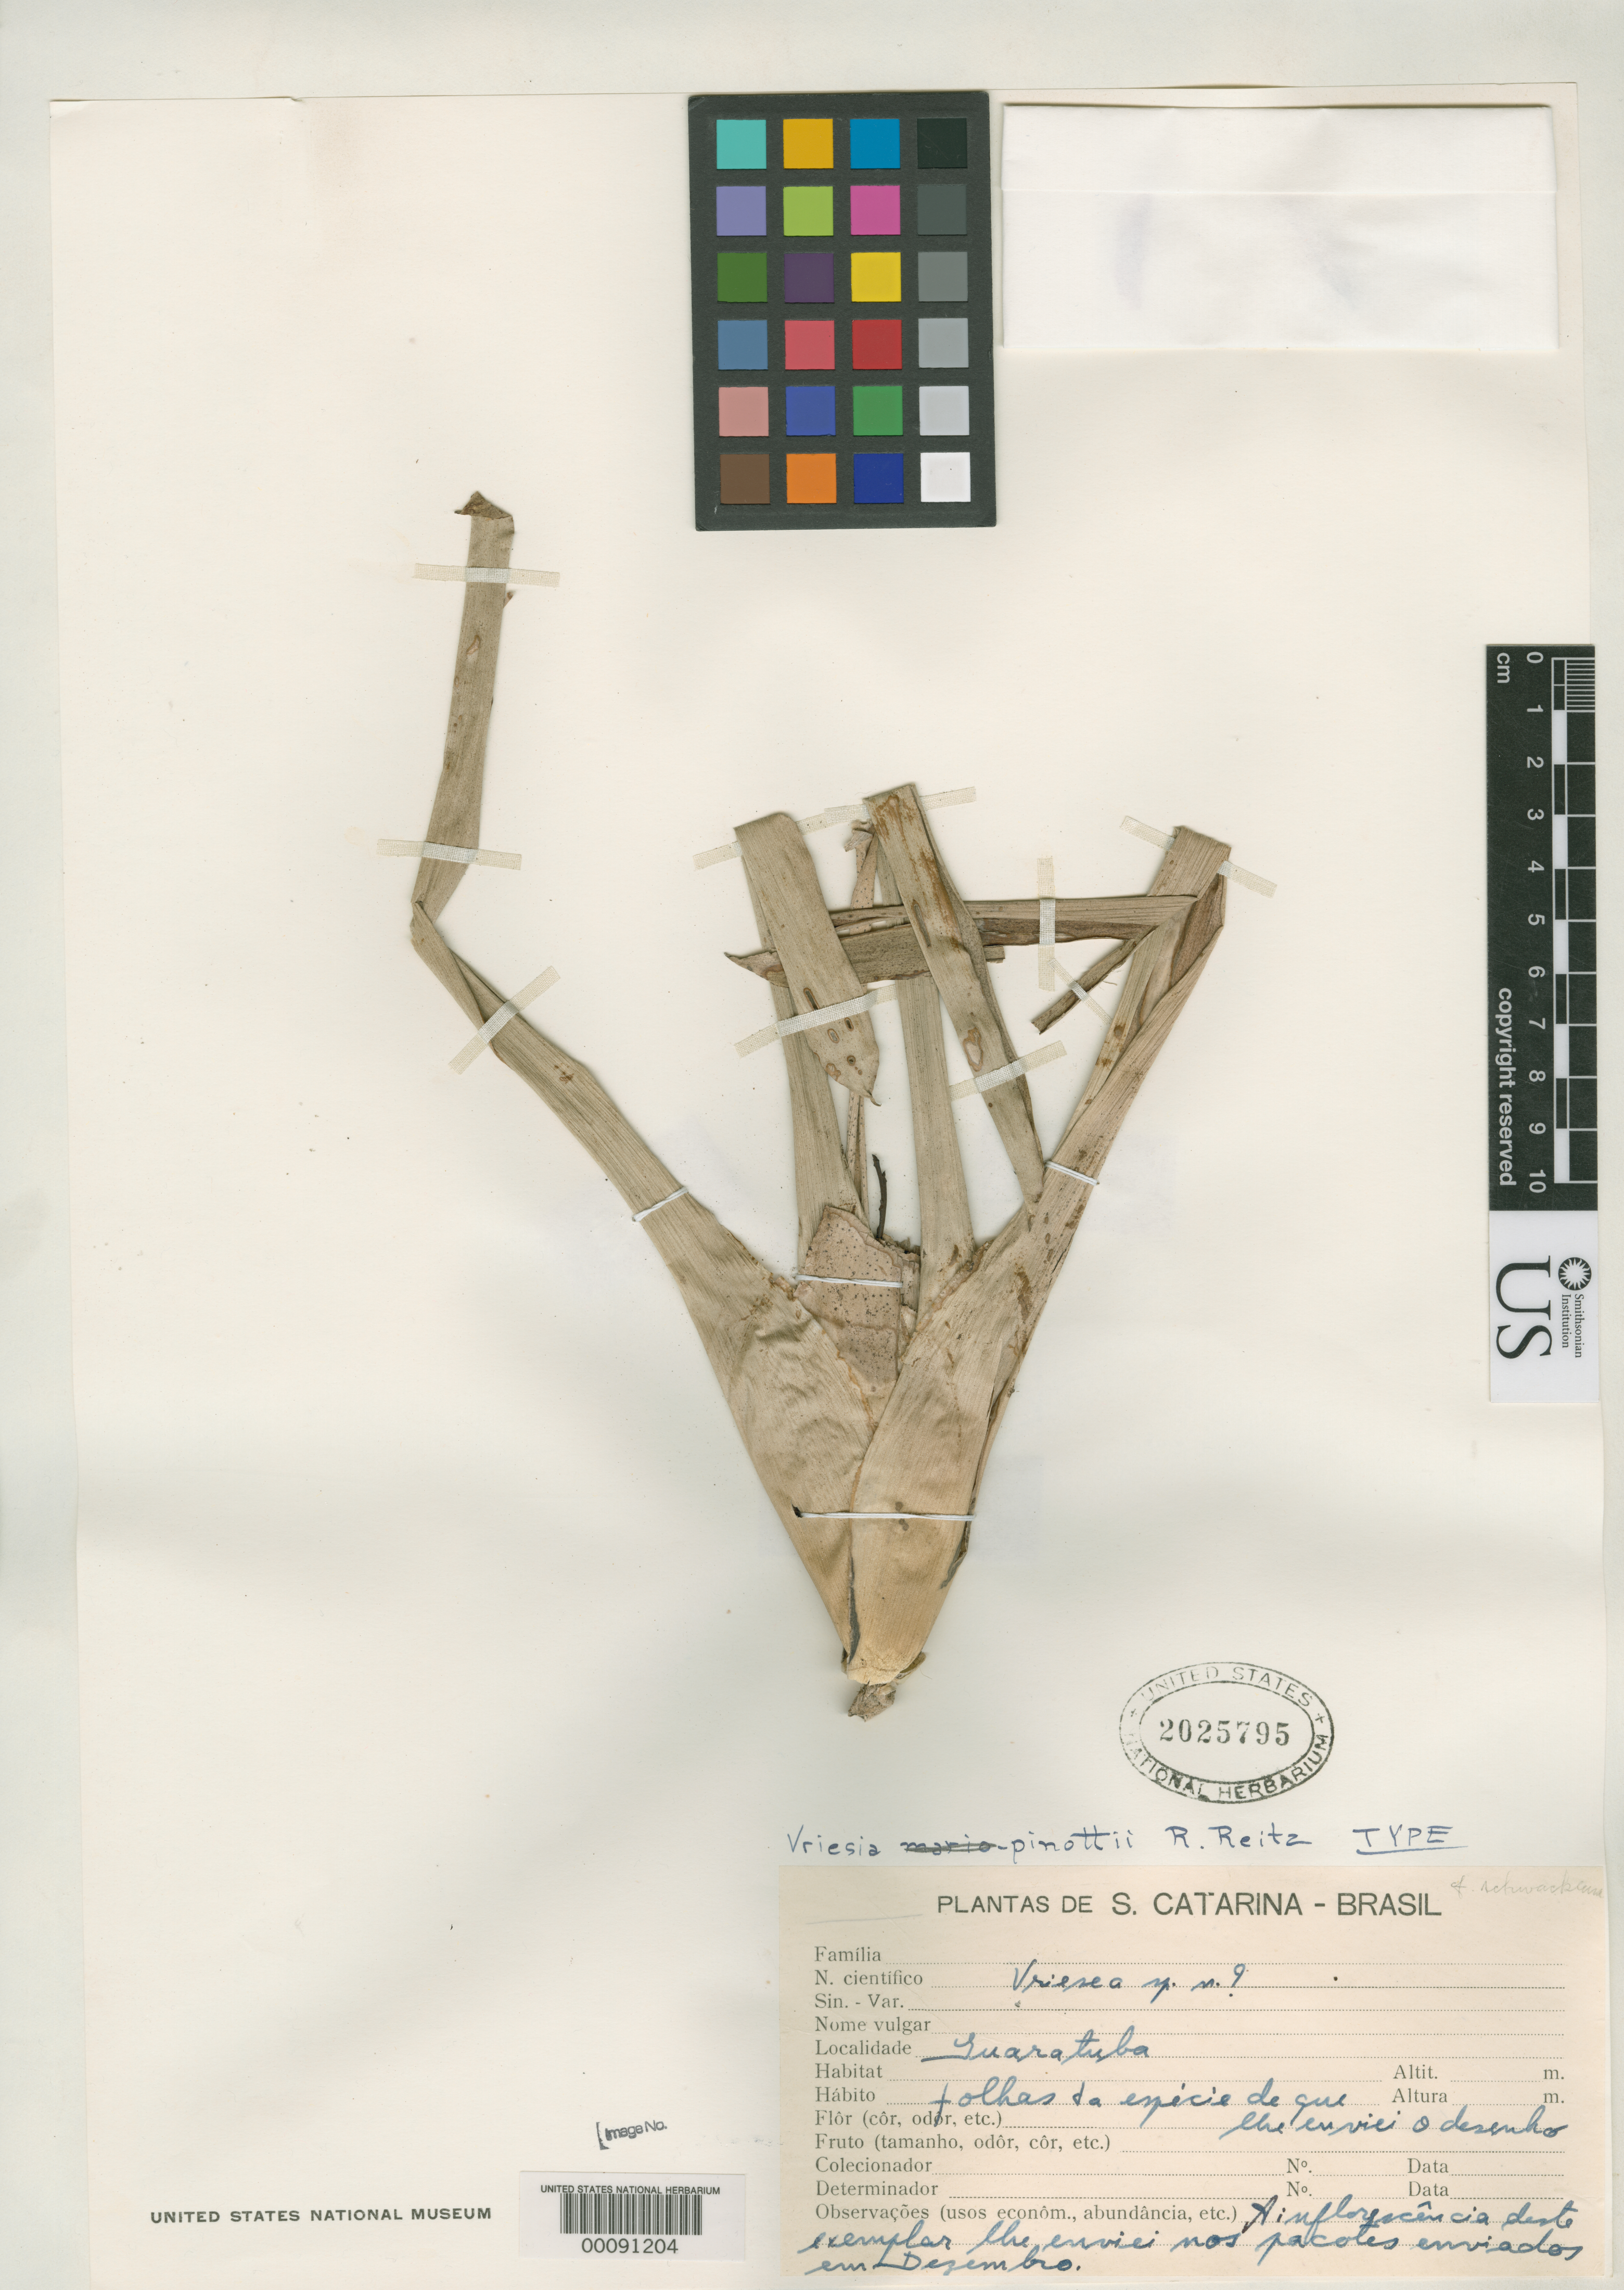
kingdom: Plantae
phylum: Tracheophyta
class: Liliopsida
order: Poales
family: Bromeliaceae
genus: Vriesea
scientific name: Vriesea pinottii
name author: Reitz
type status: Isotype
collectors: R. Reitz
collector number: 4023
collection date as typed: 05 May 1951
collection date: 1951-05-05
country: Brazil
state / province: Paraná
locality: Guaratuba, super limitem cum Sta. Catarina.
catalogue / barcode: US 2025795